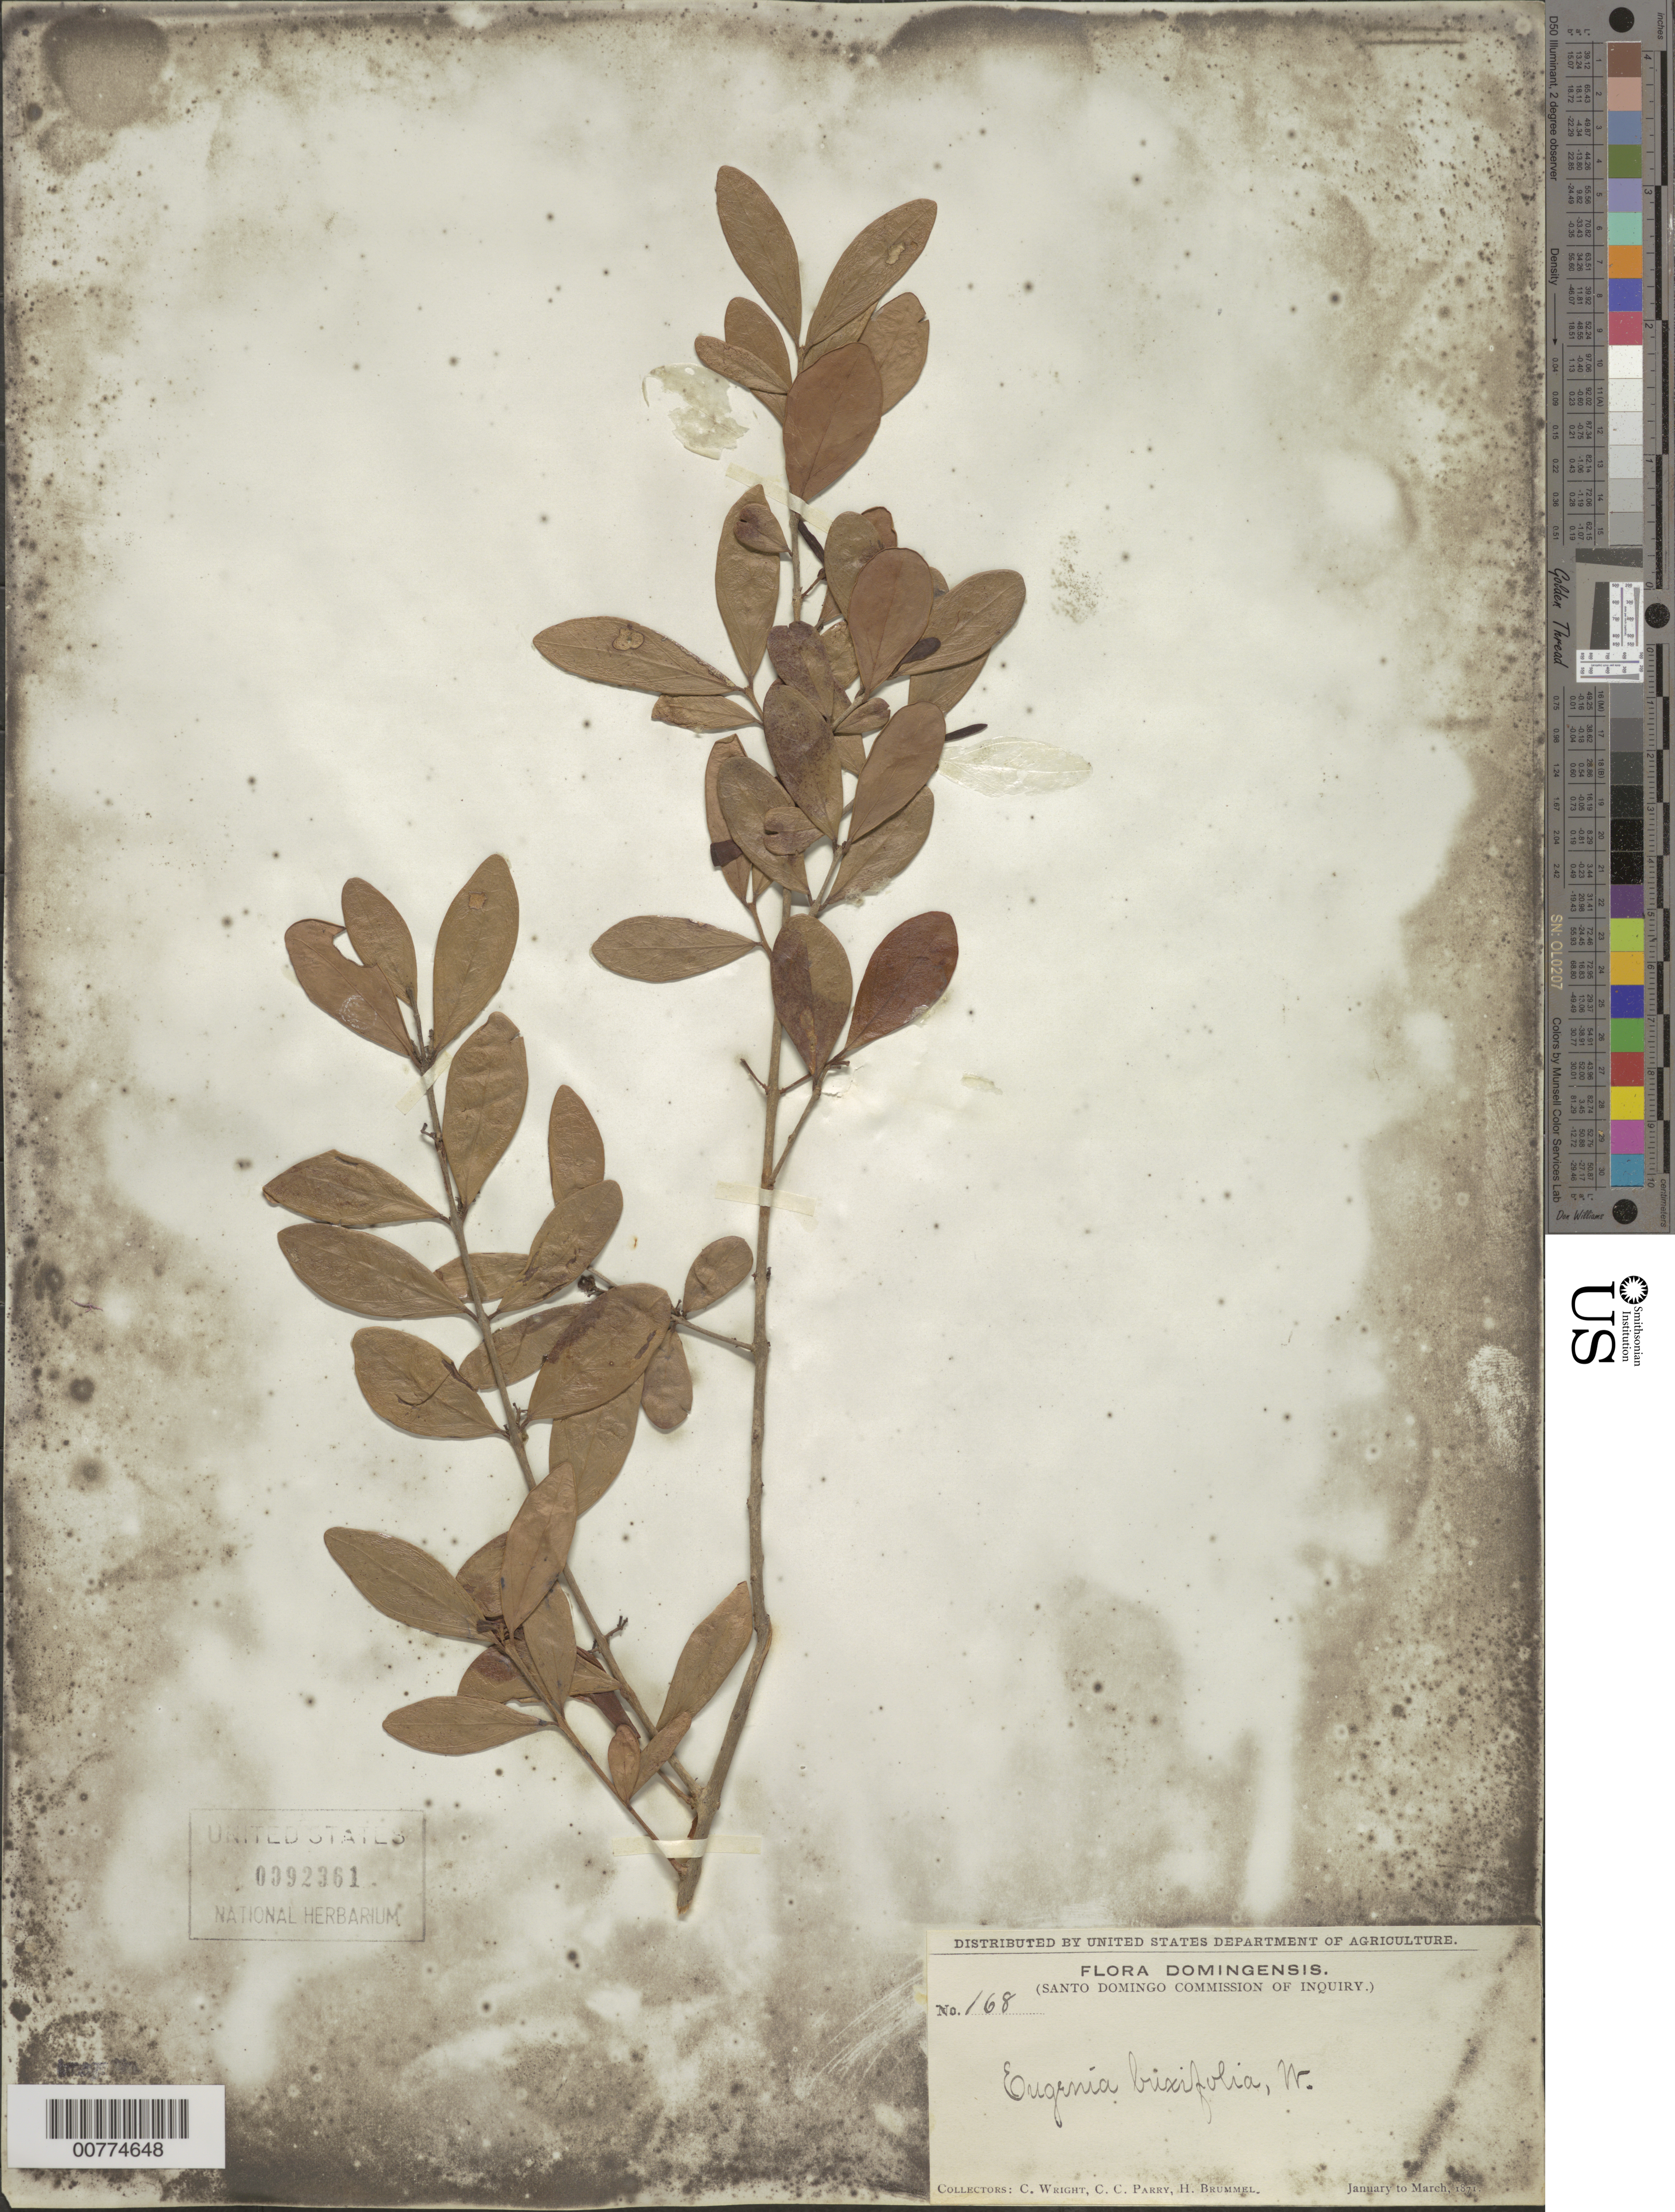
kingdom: Plantae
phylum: Tracheophyta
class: Magnoliopsida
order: Myrtales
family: Myrtaceae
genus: Eugenia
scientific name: Eugenia foetida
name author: Pers.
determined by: Strong, Mark T., (BOT), Smithsonian Institution - National Museum of Natural History (UNITED STATES)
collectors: C. Wright, C. C. Parry & H. Brummel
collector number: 168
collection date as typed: Jan 1871 to -- Mar 1871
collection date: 1871-01/1871-03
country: Dominican Republic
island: Hispaniola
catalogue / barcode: US 392361